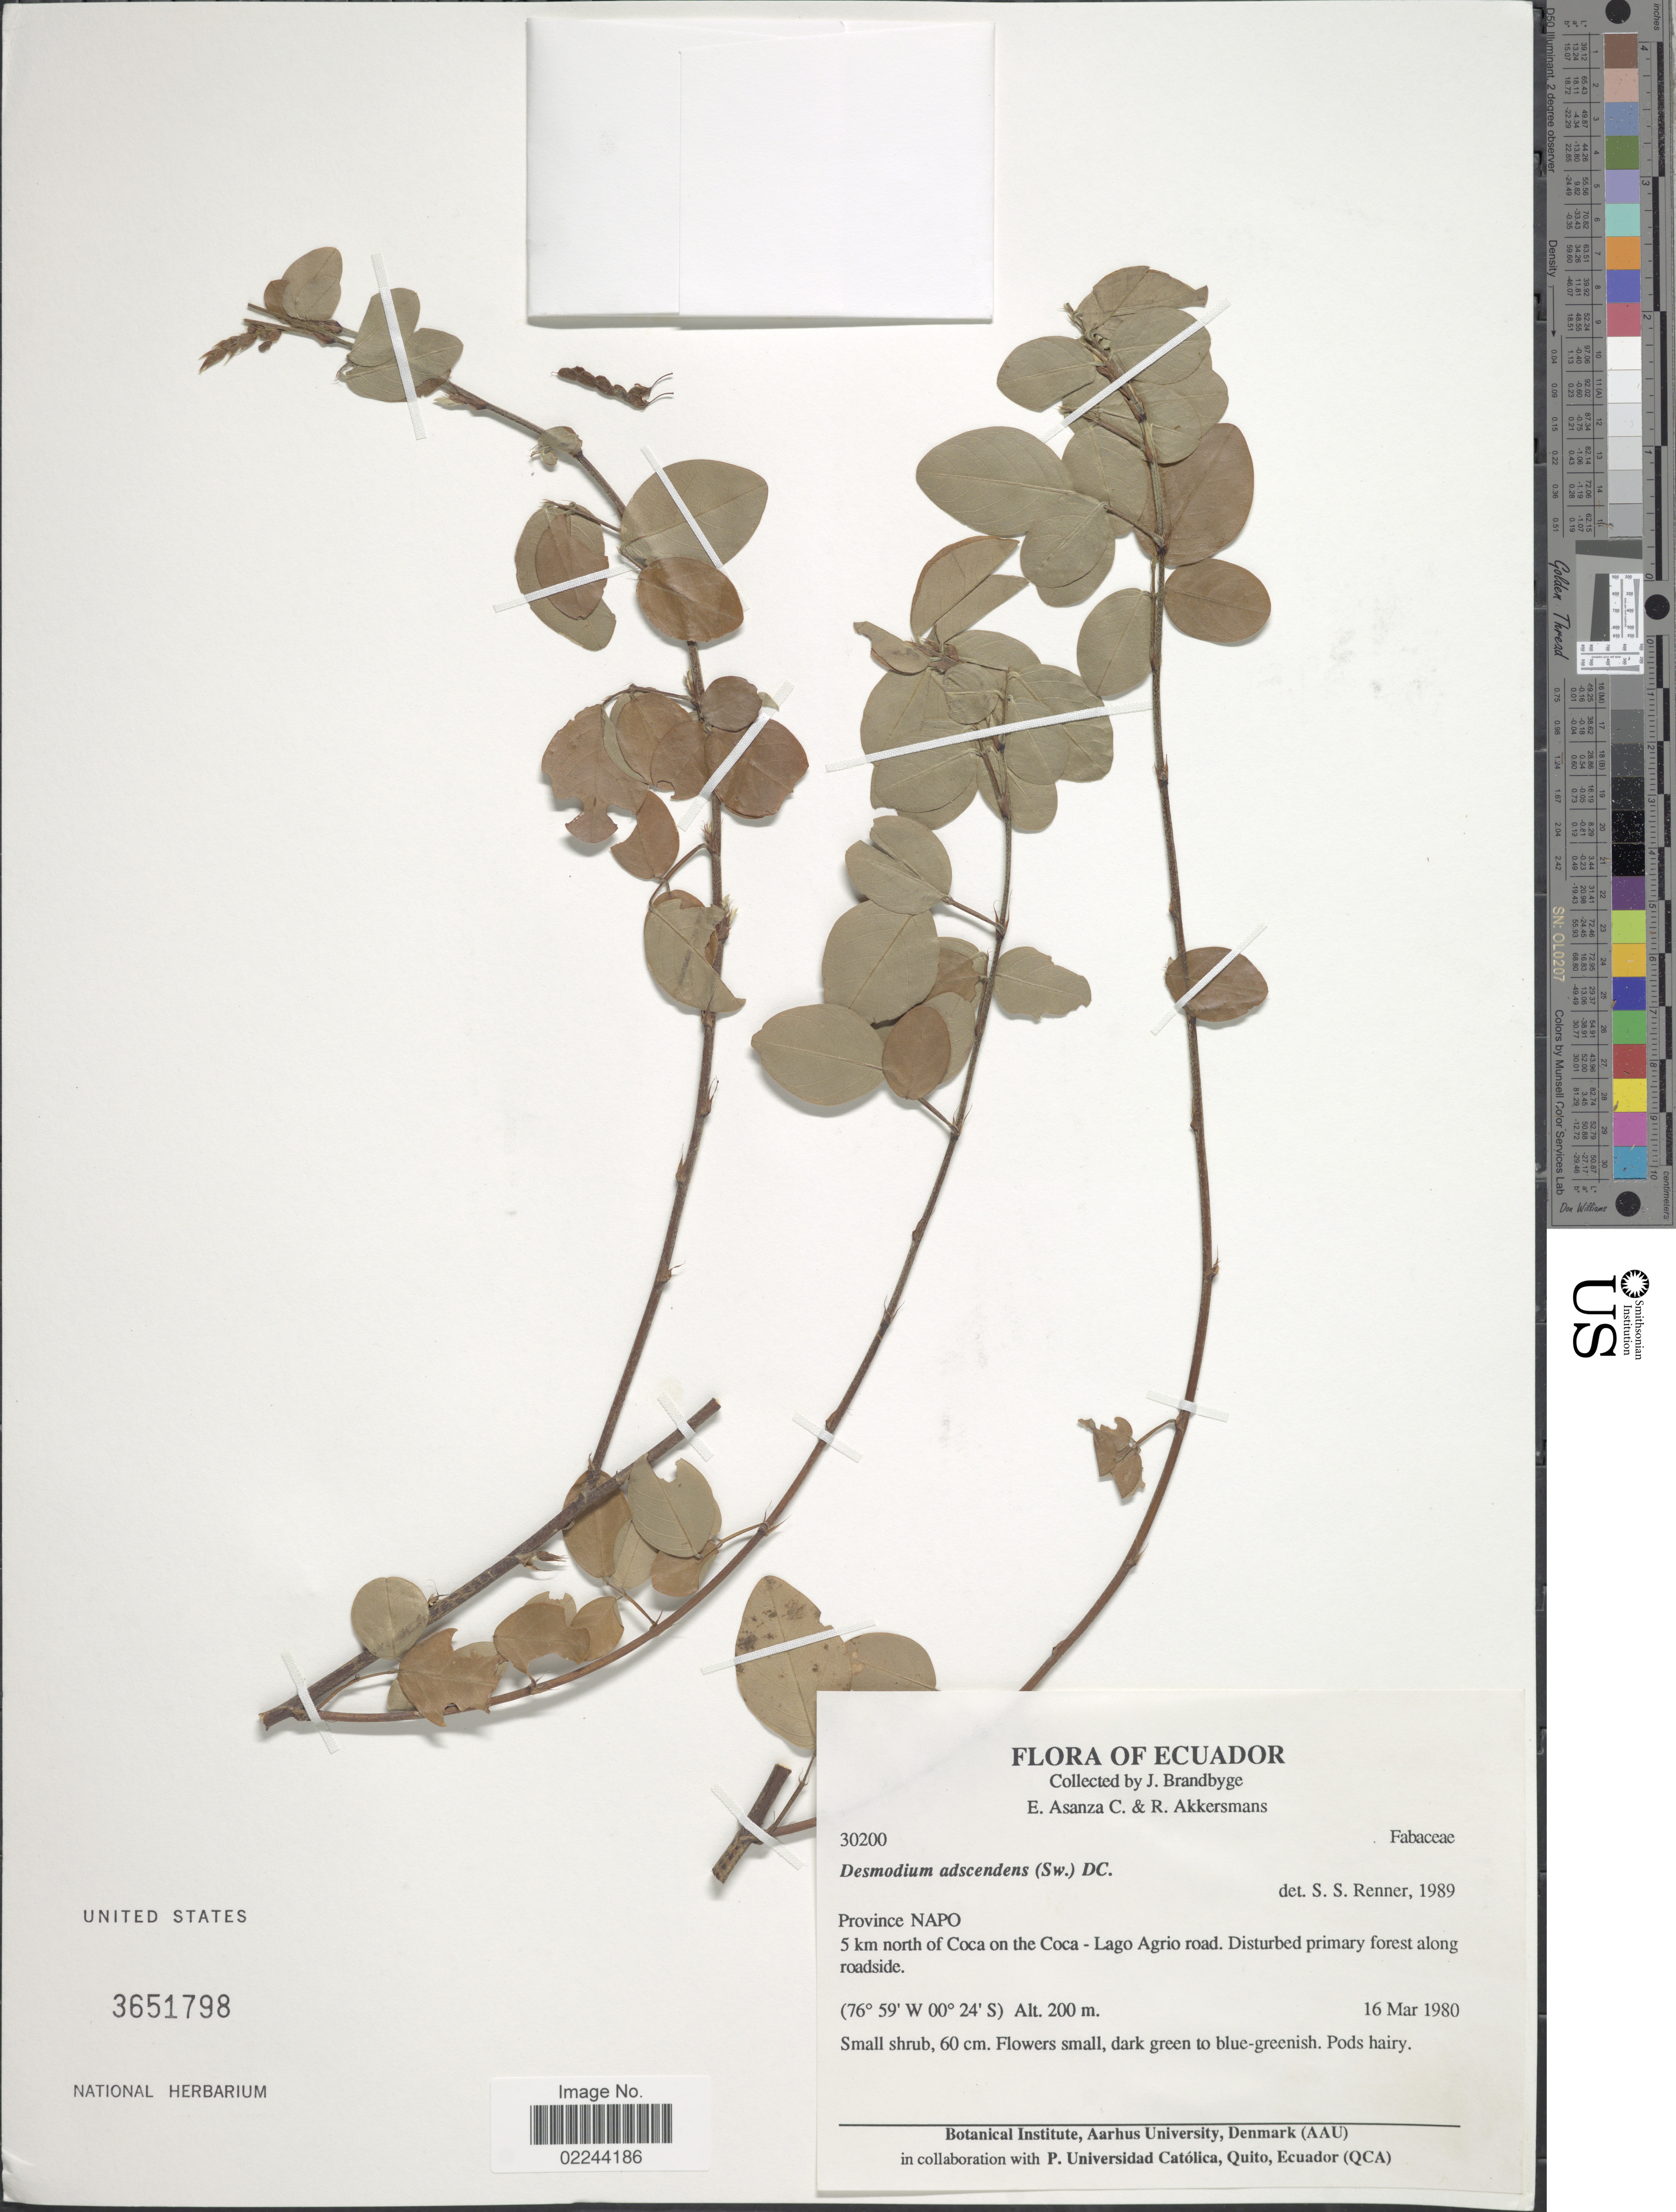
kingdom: Plantae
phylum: Tracheophyta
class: Magnoliopsida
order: Fabales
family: Fabaceae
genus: Grona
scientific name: Grona adscendens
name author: (Sw.) H. Ohashi & K. Ohashi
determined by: Strong, Mark T., (BOT), Smithsonian Institution - National Museum of Natural History (UNITED STATES)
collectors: J. Brandbyge, E. Asanza & R. W. A. P. Akkermans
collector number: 30200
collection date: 1980-03-16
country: Ecuador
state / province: Napo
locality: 5 km north of Coca on the Coca - lago Agrio road. Disturbed primary forest along roadside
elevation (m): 200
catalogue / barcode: US 3651798